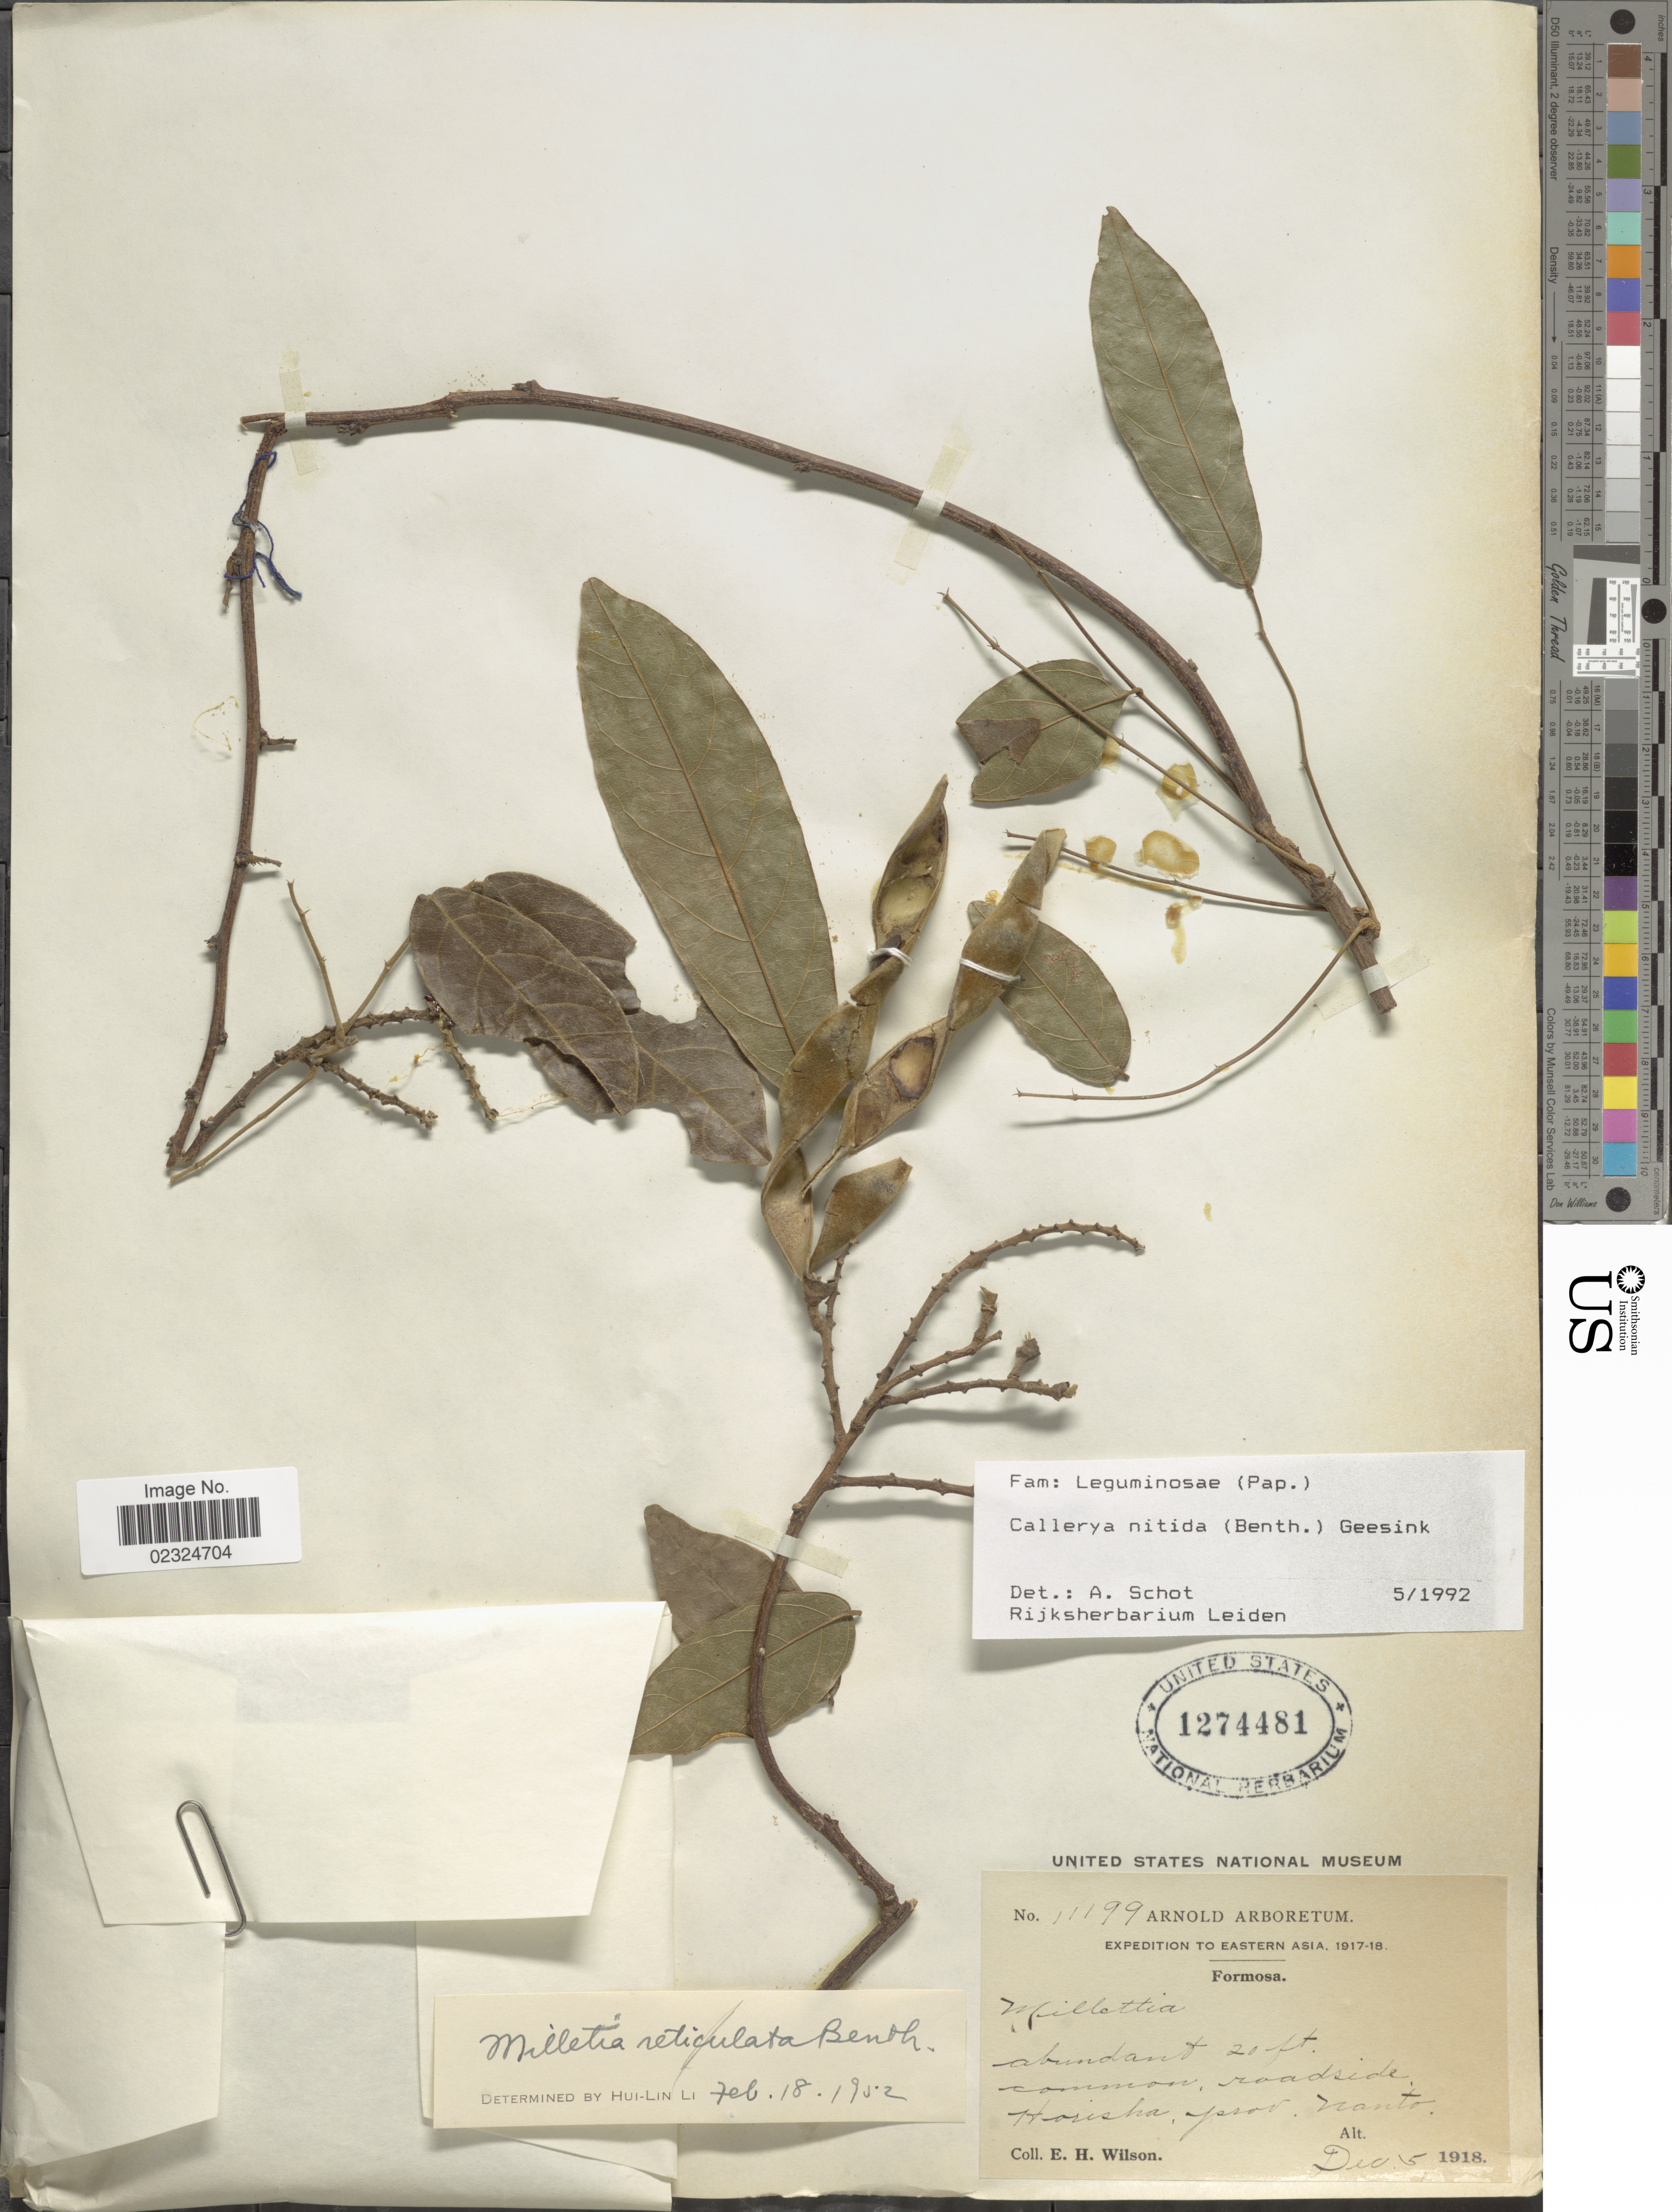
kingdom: Plantae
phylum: Tracheophyta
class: Magnoliopsida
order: Fabales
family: Fabaceae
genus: Callerya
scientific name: Callerya nitida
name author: (Benth.) R. Geesink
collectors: E. Wilson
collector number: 11199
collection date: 1918-12-05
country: Taiwan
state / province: Nantou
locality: Eastern Asia, Horisha Prov. Nanto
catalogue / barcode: US 1274481